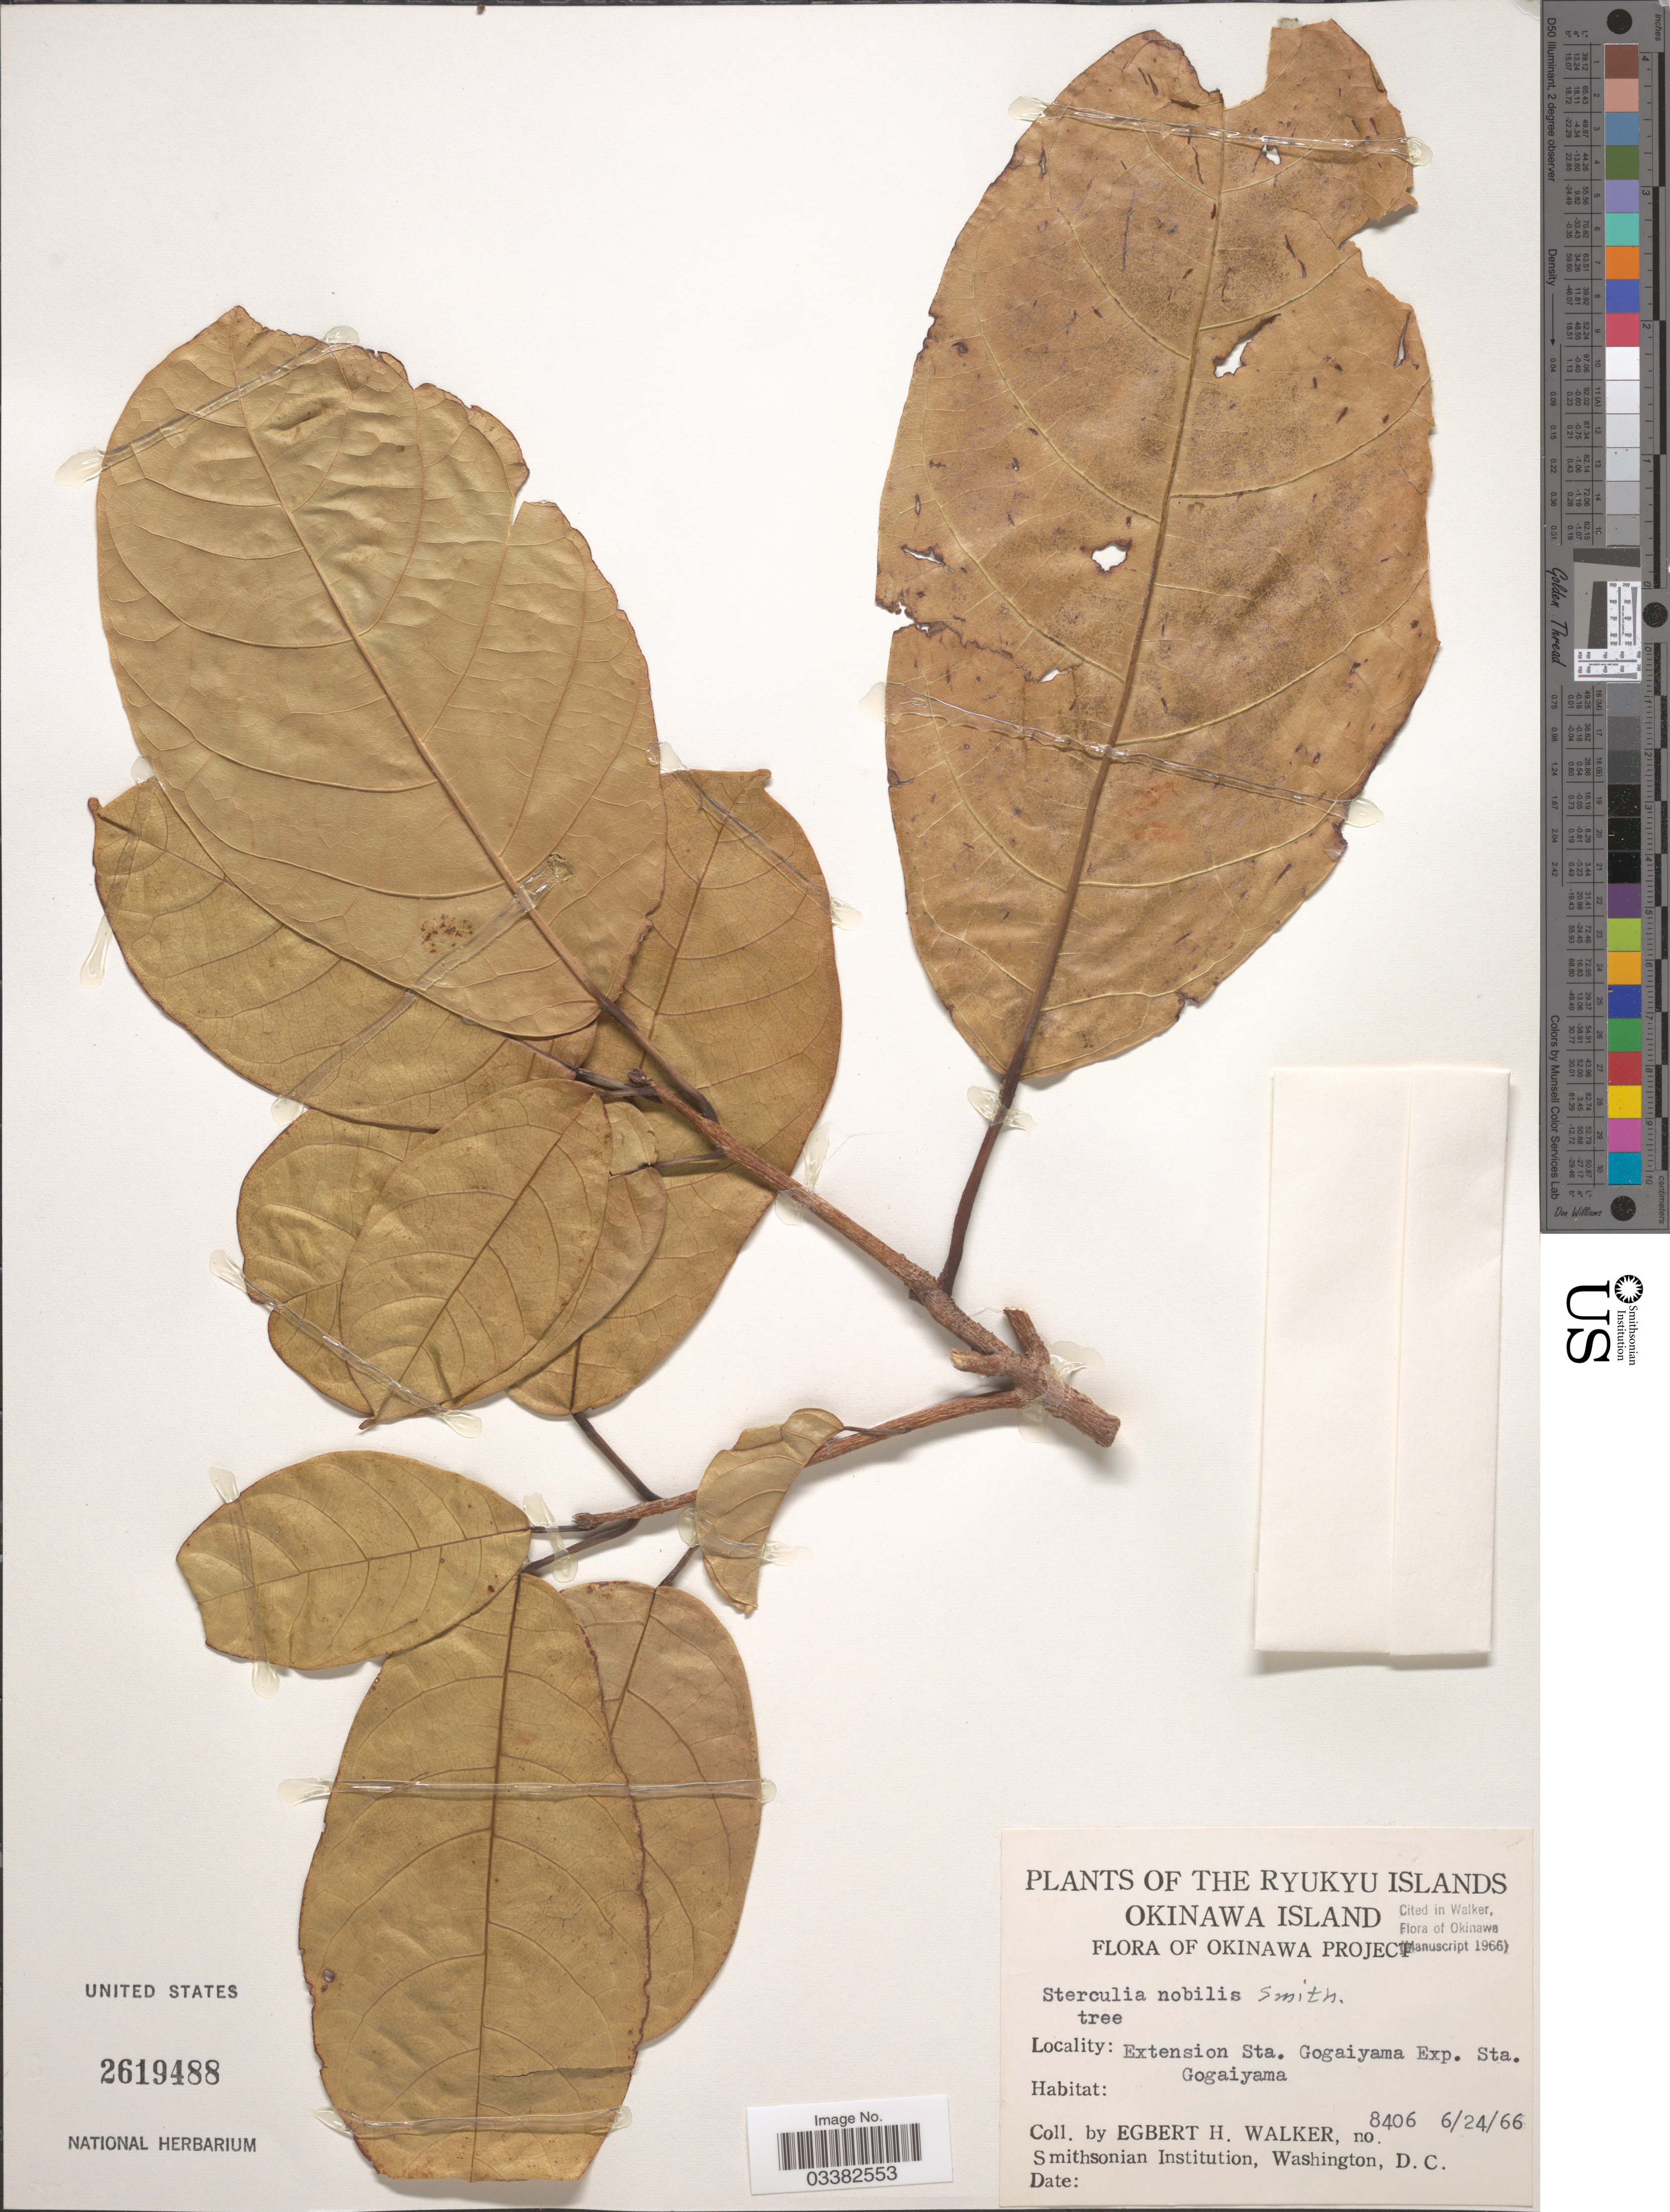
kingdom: Plantae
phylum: Tracheophyta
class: Magnoliopsida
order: Malvales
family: Malvaceae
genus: Sterculia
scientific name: Sterculia nobilis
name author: Sm.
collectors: E. H. Walker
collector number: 8406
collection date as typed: Transcribed d/m/y: 24/6/66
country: Japan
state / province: Okinawa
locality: The Ryukyu Islands. Okinawa Island. Extension Sta. Gogaiyama Exp. Sta. Gogaiyama.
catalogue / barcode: US 2619488